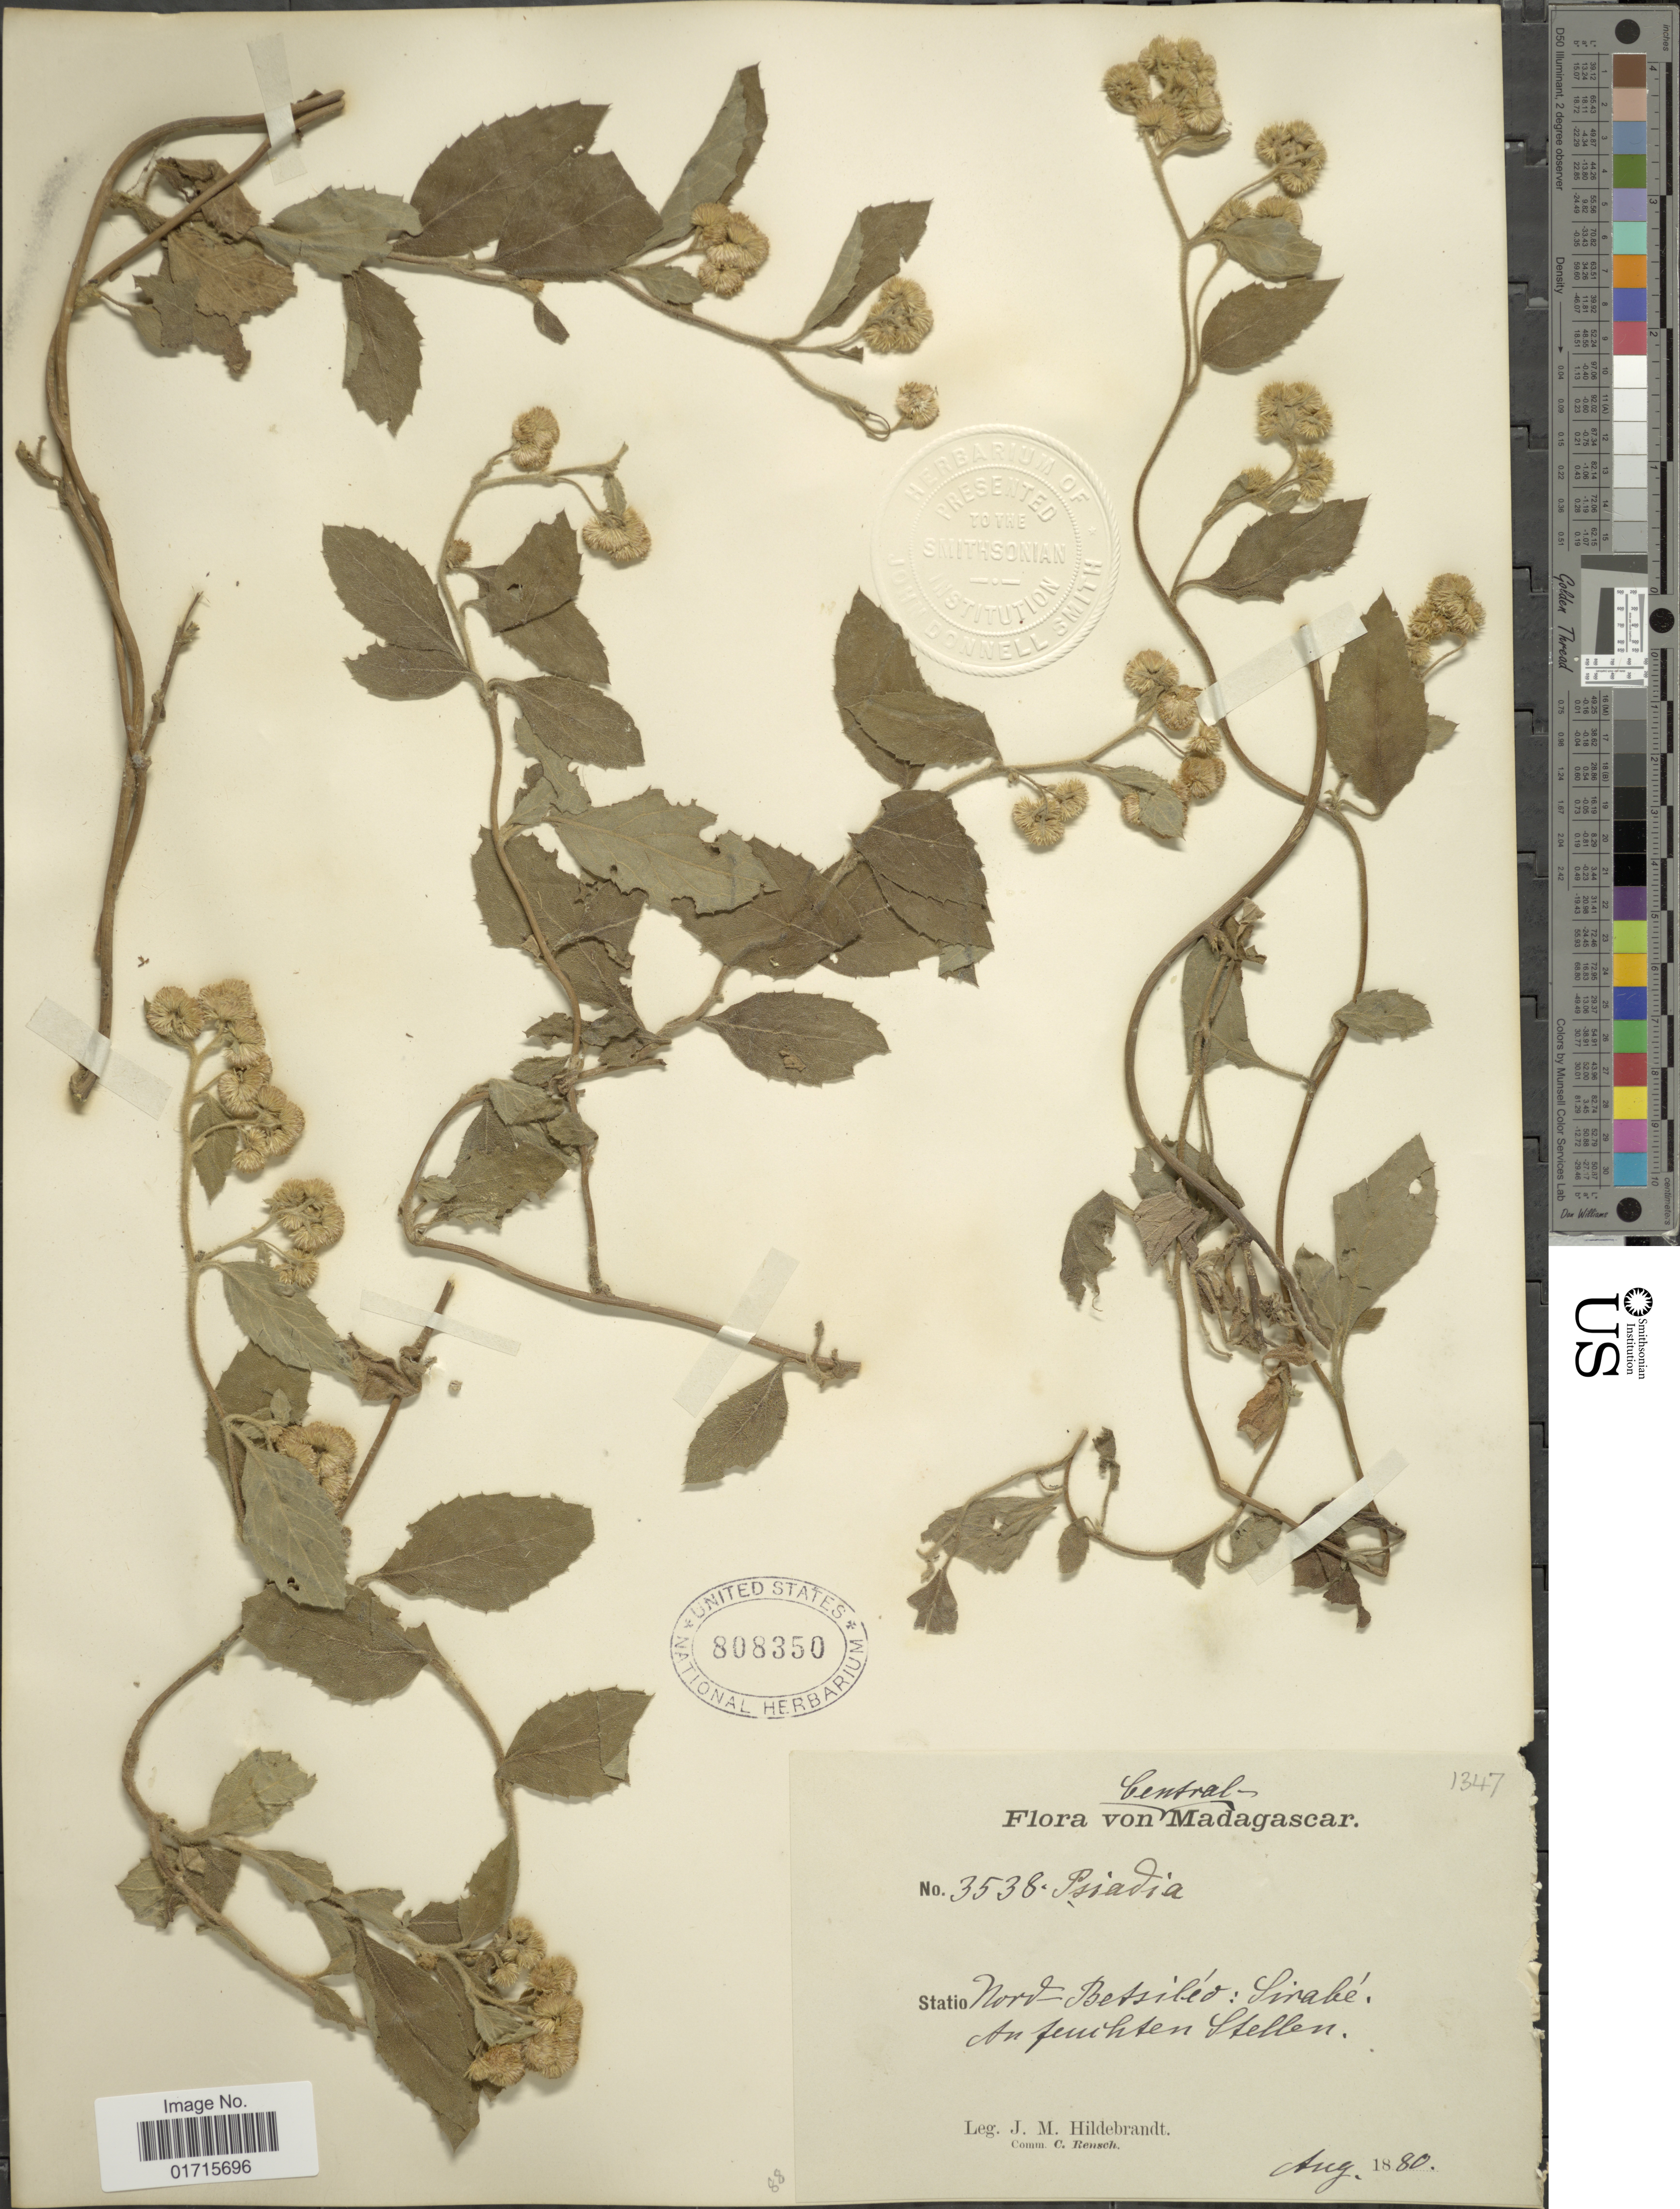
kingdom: Plantae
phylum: Tracheophyta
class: Magnoliopsida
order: Asterales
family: Asteraceae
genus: Psiadia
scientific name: Psiadia sp.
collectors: J. Hildebrandt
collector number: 3538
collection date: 1880-08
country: Madagascar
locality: Central Madagascar, Nord-Betsileo: Sirabe. An feuchten Stellen.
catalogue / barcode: US 808350